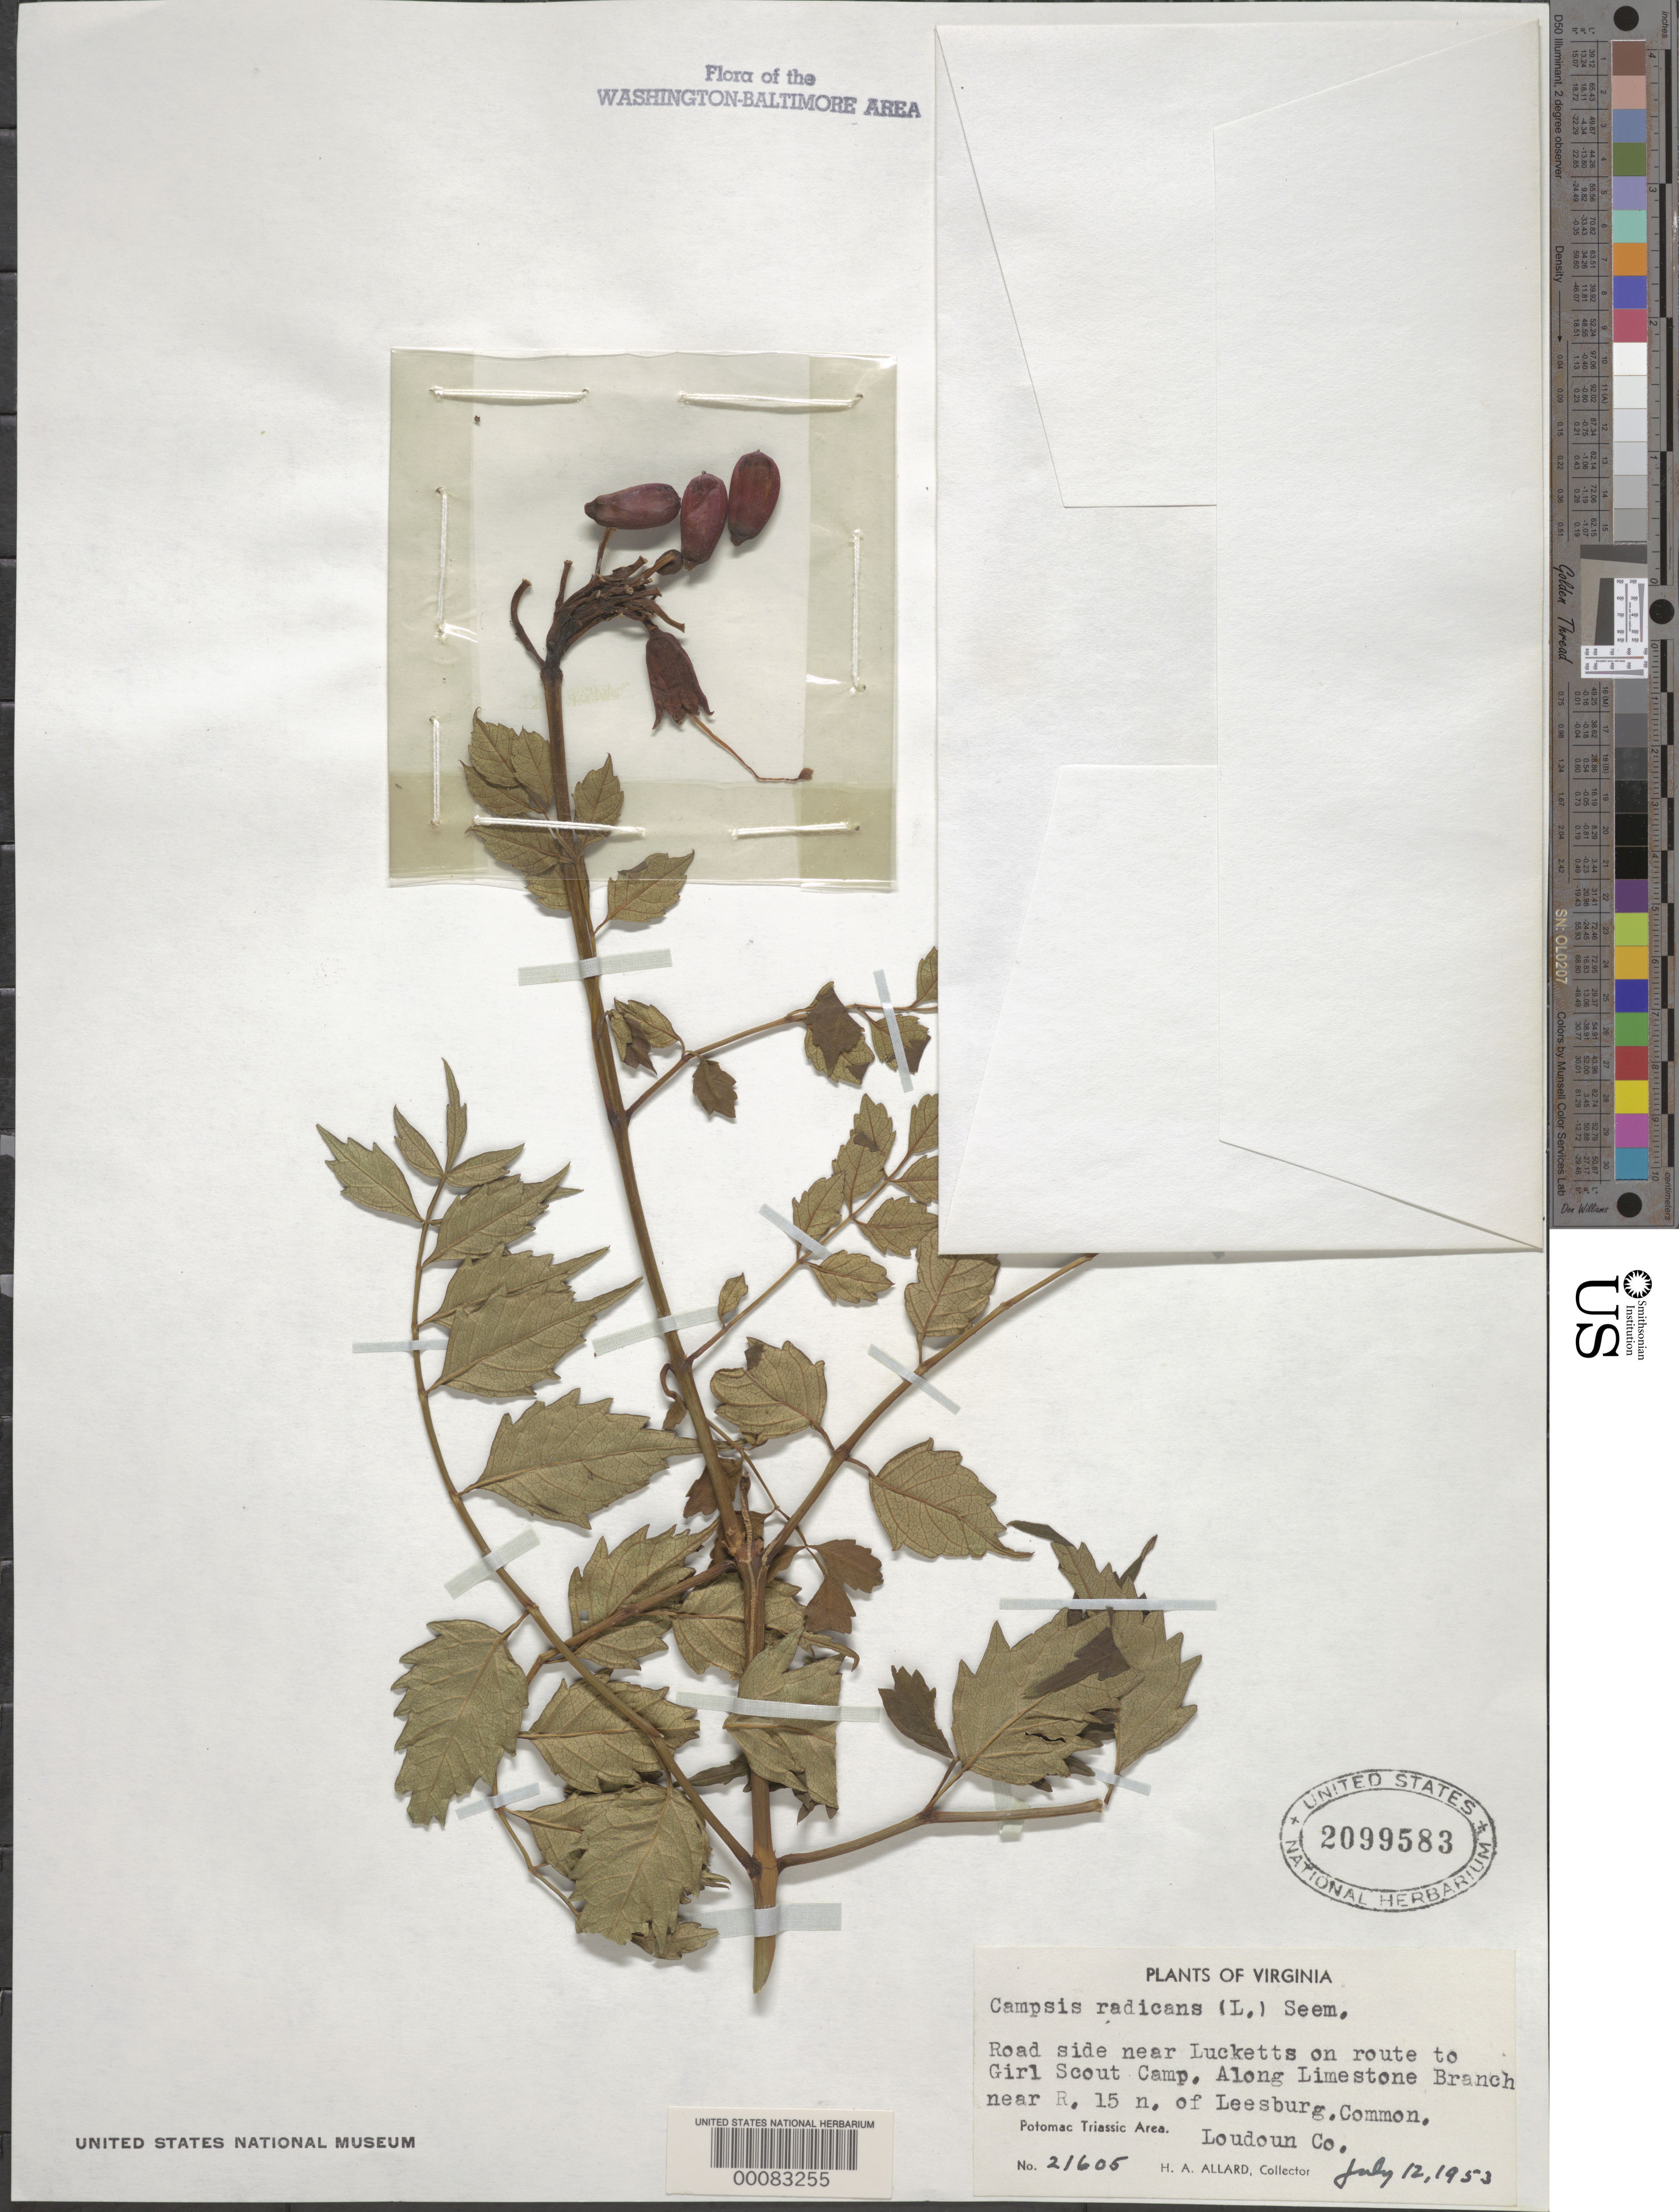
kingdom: Plantae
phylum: Tracheophyta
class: Magnoliopsida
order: Lamiales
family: Bignoniaceae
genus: Campsis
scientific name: Campsis radicans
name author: (L.) Seem.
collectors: H. A. Allard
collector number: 21605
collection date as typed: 12 Jul 1953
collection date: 1953-07-12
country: United States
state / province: Virginia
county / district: Loudoun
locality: Lucketts along Limestone Branch near Rt 15 north of Leesburg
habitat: Roadside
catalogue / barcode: US 2099583